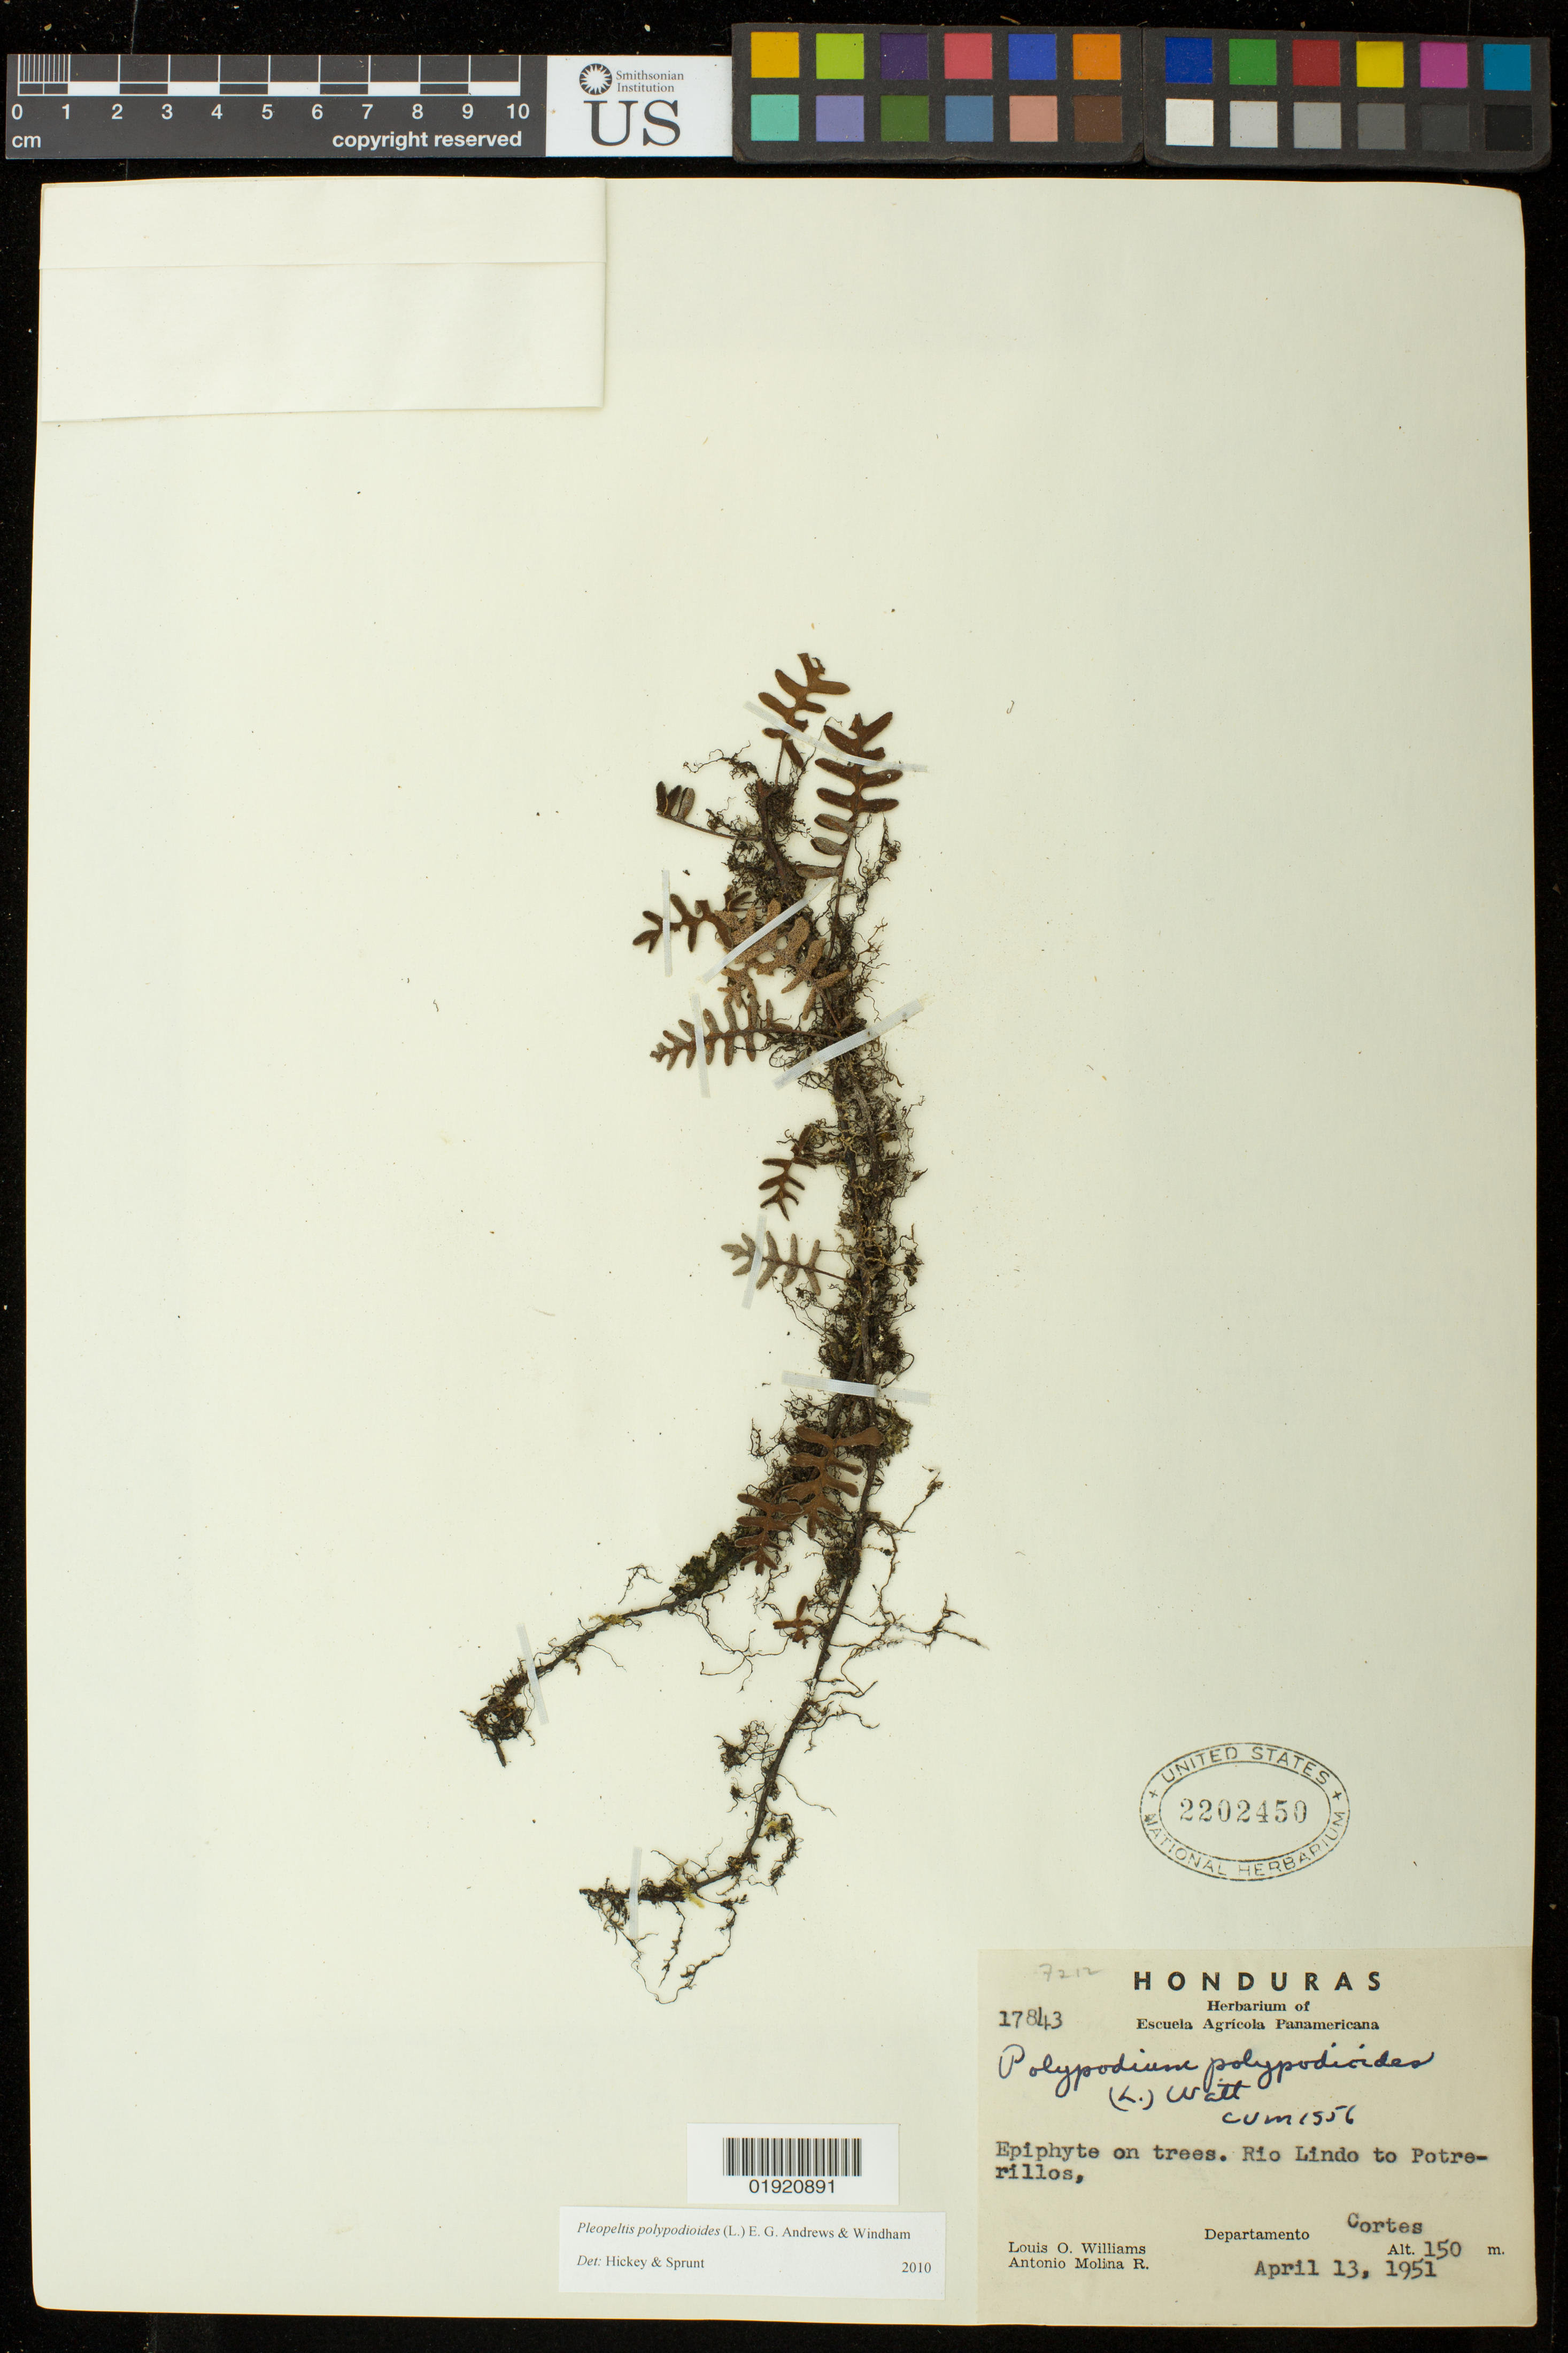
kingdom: Plantae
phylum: Tracheophyta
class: Polypodiopsida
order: Polypodiales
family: Polypodiaceae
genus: Pleopeltis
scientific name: Pleopeltis polypodioides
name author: (L.) E.G. Andrews & Windham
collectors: L. O. Williams & A. Molina R.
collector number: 17843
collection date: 1951-04-13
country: Honduras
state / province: Cortés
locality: Rio Lindo to Portrerillos. Departamento Cortes.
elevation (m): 150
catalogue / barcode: US 2202450